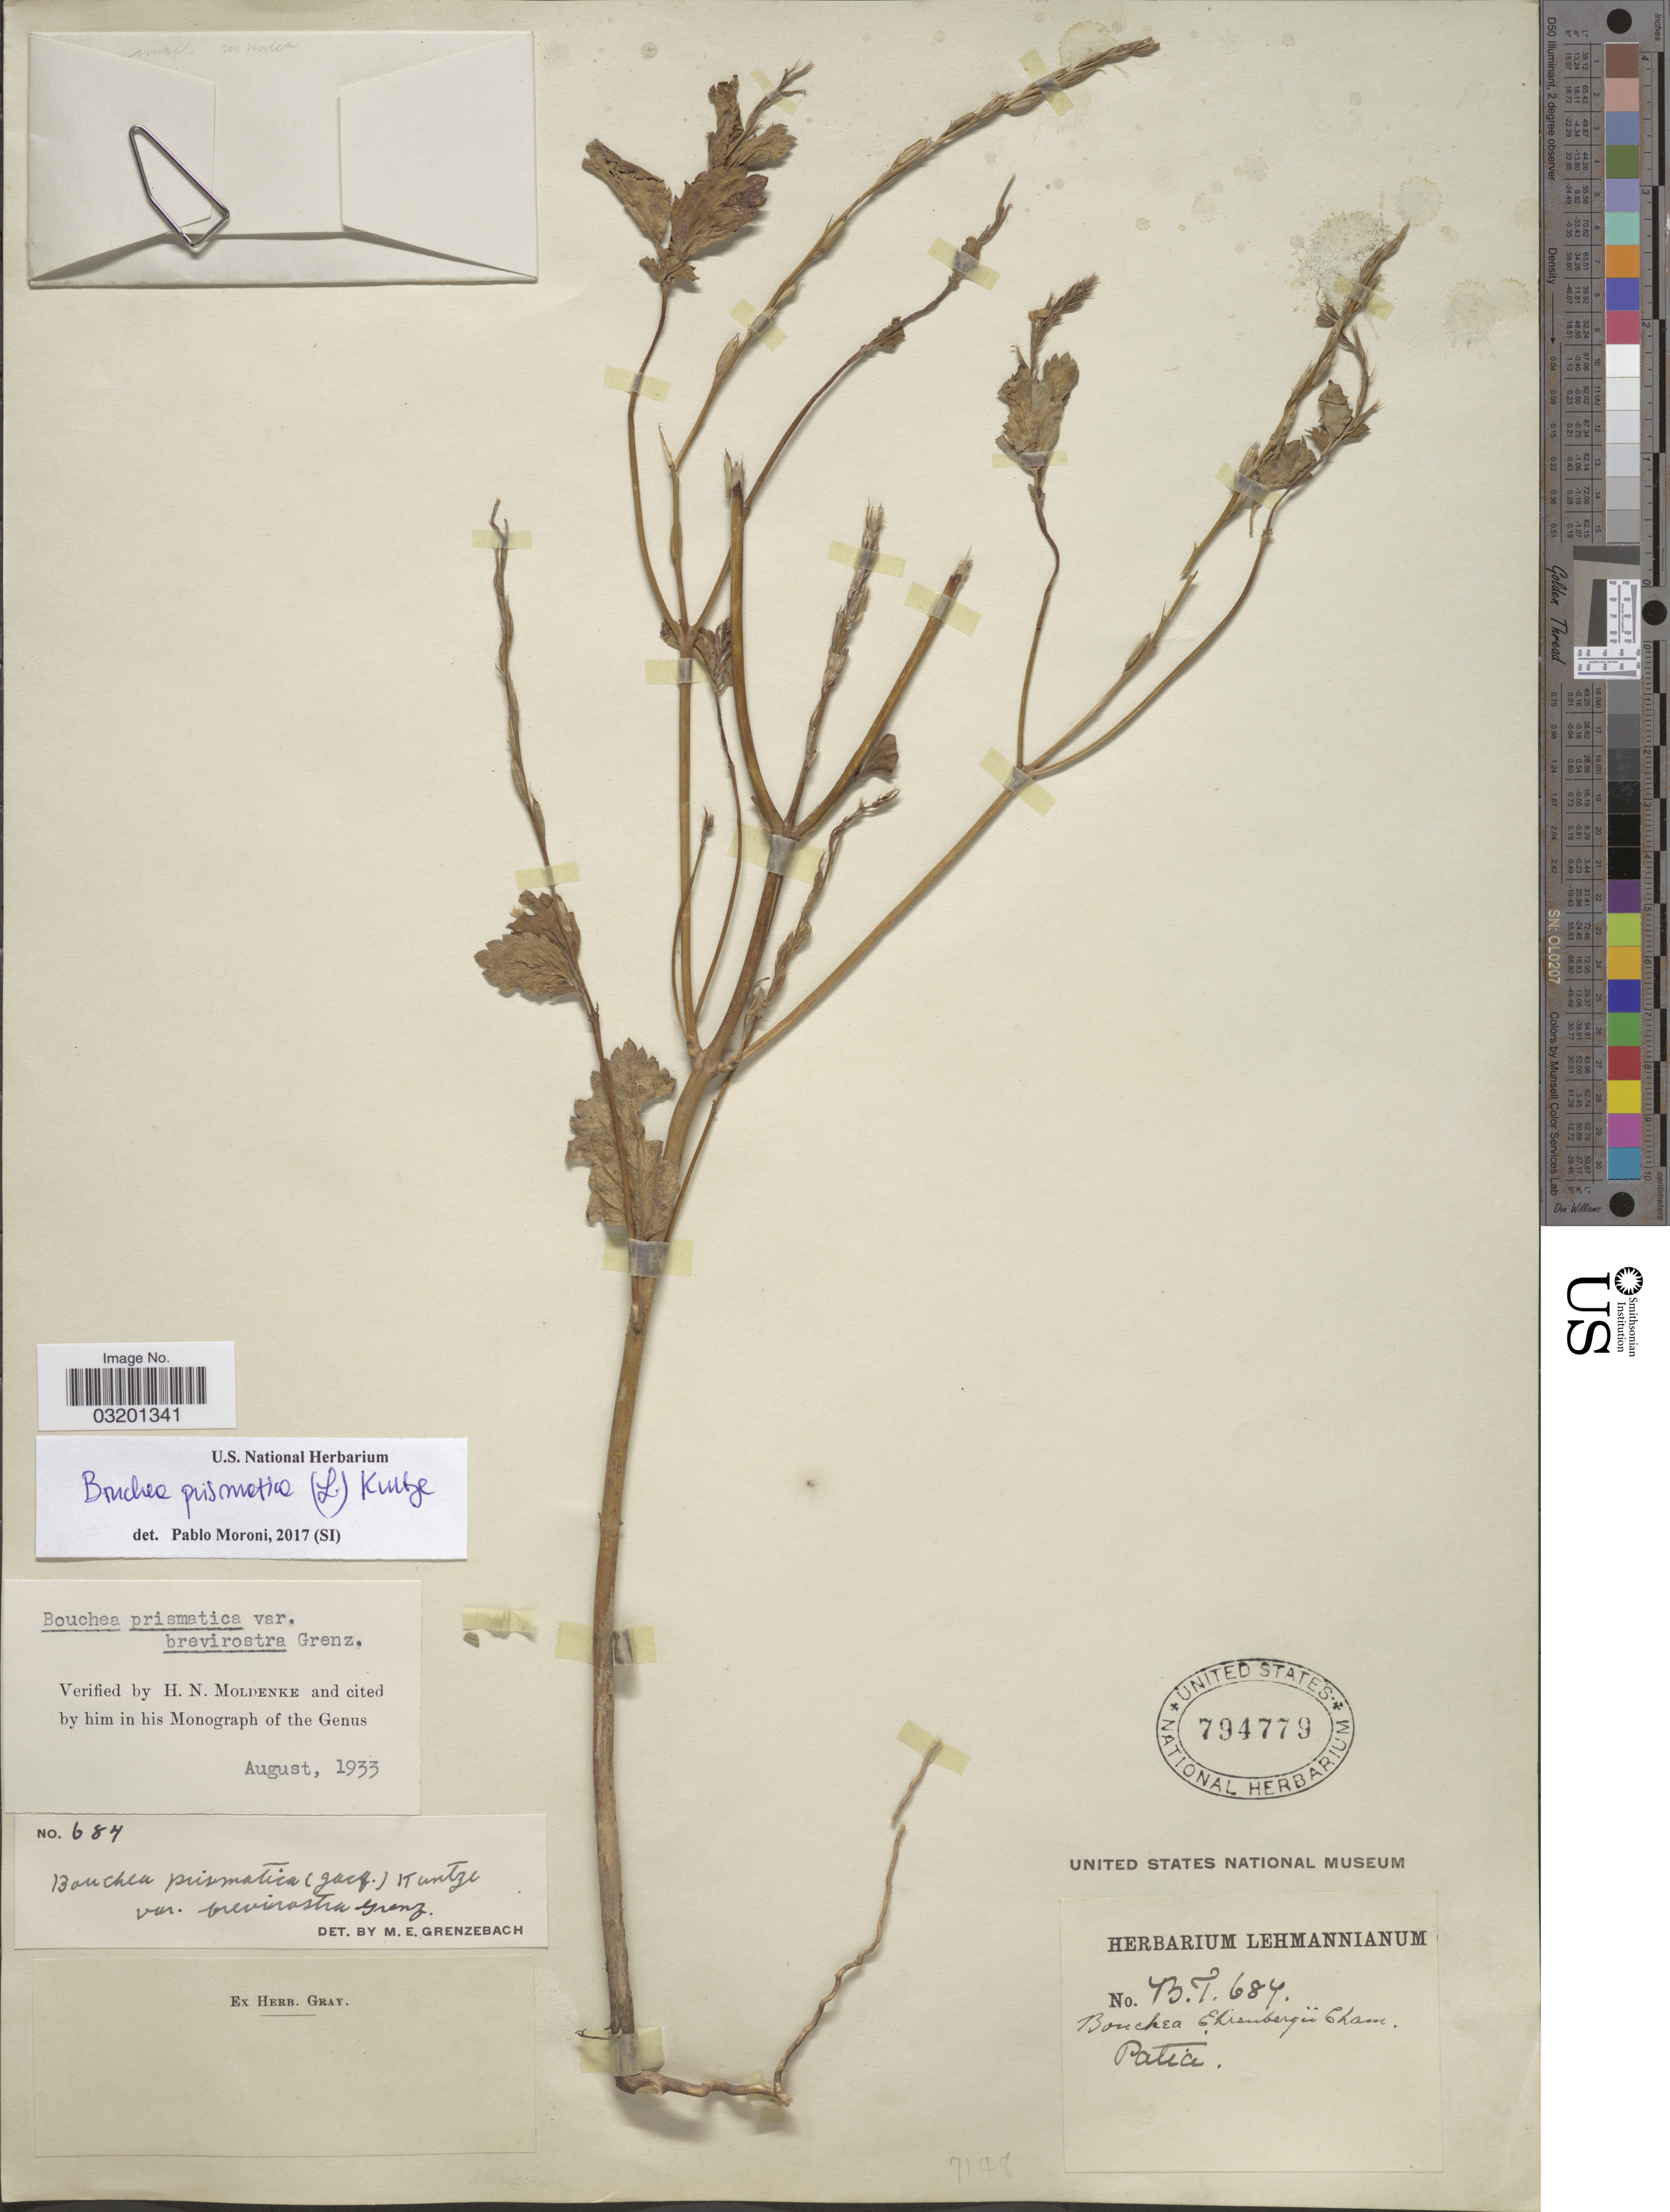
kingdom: Plantae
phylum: Tracheophyta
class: Magnoliopsida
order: Lamiales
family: Verbenaceae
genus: Bouchea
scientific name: Bouchea prismatica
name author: (L.) Kuntze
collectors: ex herb. Lehmannianum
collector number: BT684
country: Colombia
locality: Patia.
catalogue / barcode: US 794779